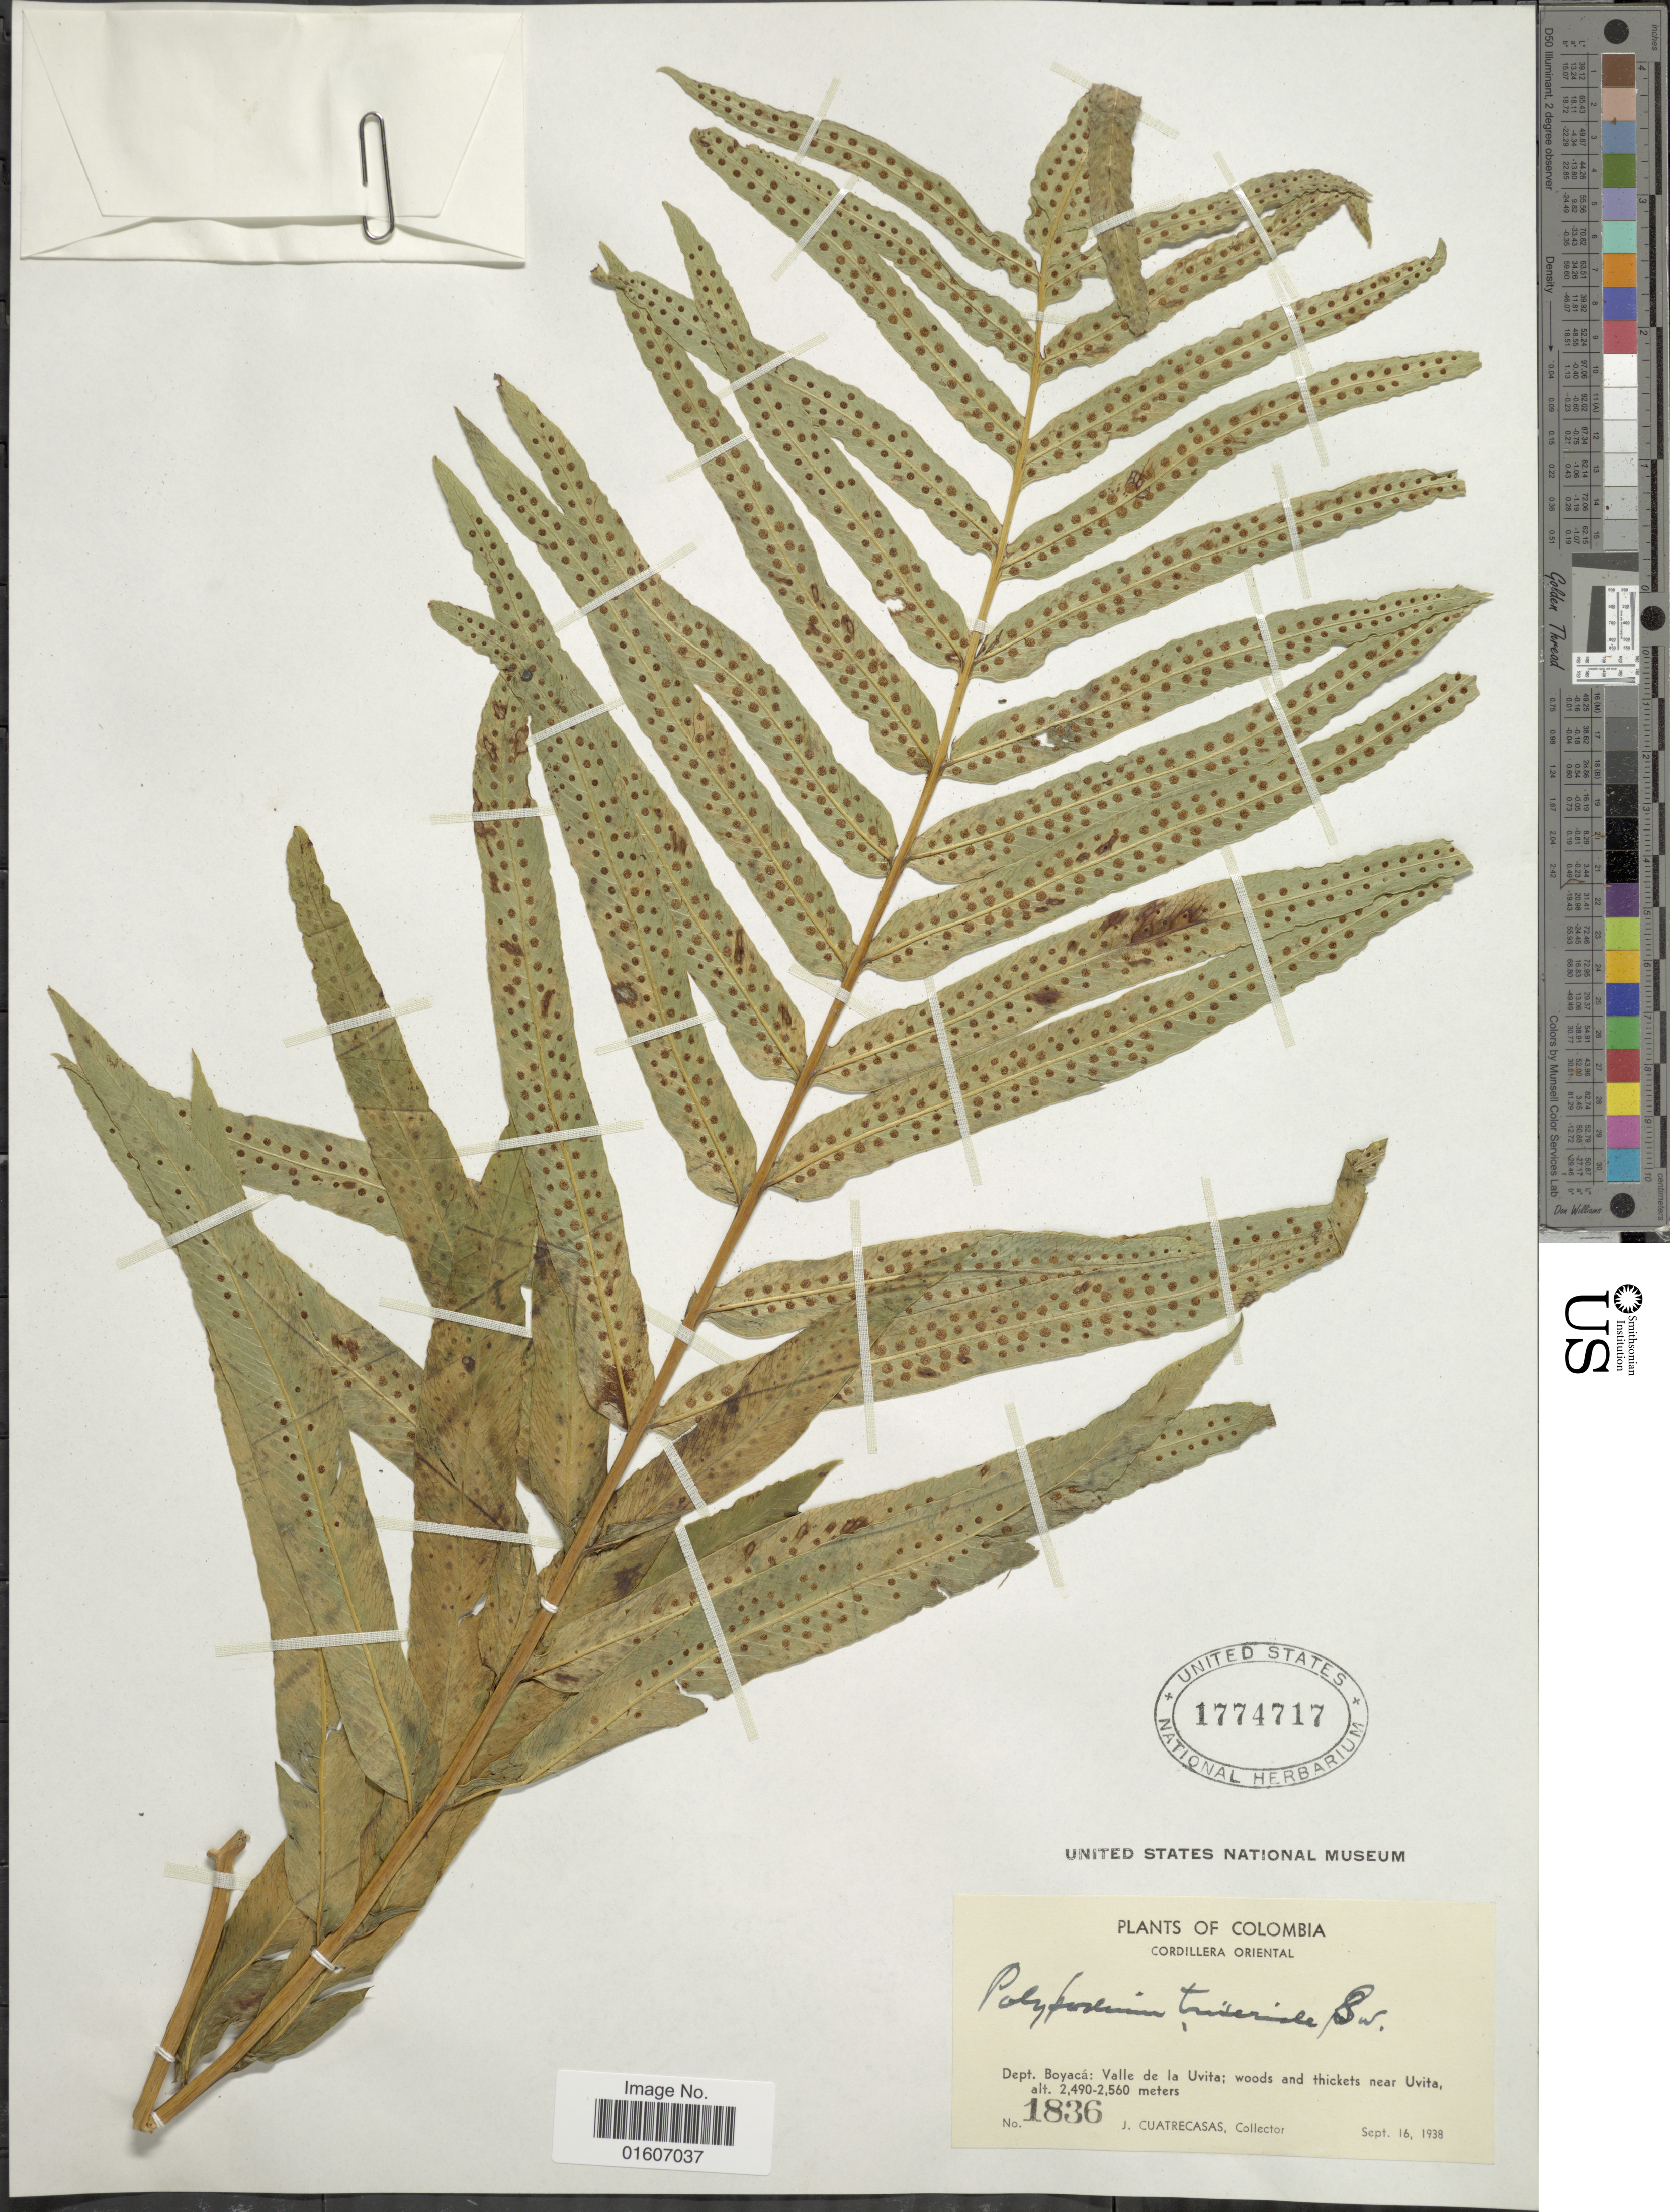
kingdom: Plantae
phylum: Tracheophyta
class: Polypodiopsida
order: Polypodiales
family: Polypodiaceae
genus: Serpocaulon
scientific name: Serpocaulon triseriale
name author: (Sw.) A.R. Sm.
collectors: J. Cuatrecasas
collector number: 1836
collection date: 1938-09-16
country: Colombia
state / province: Boyacá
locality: Cordillera Oriental, Dept. Boyacá: valle de la Uvita; woods and thickets near Uvita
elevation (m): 2490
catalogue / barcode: US 1774717